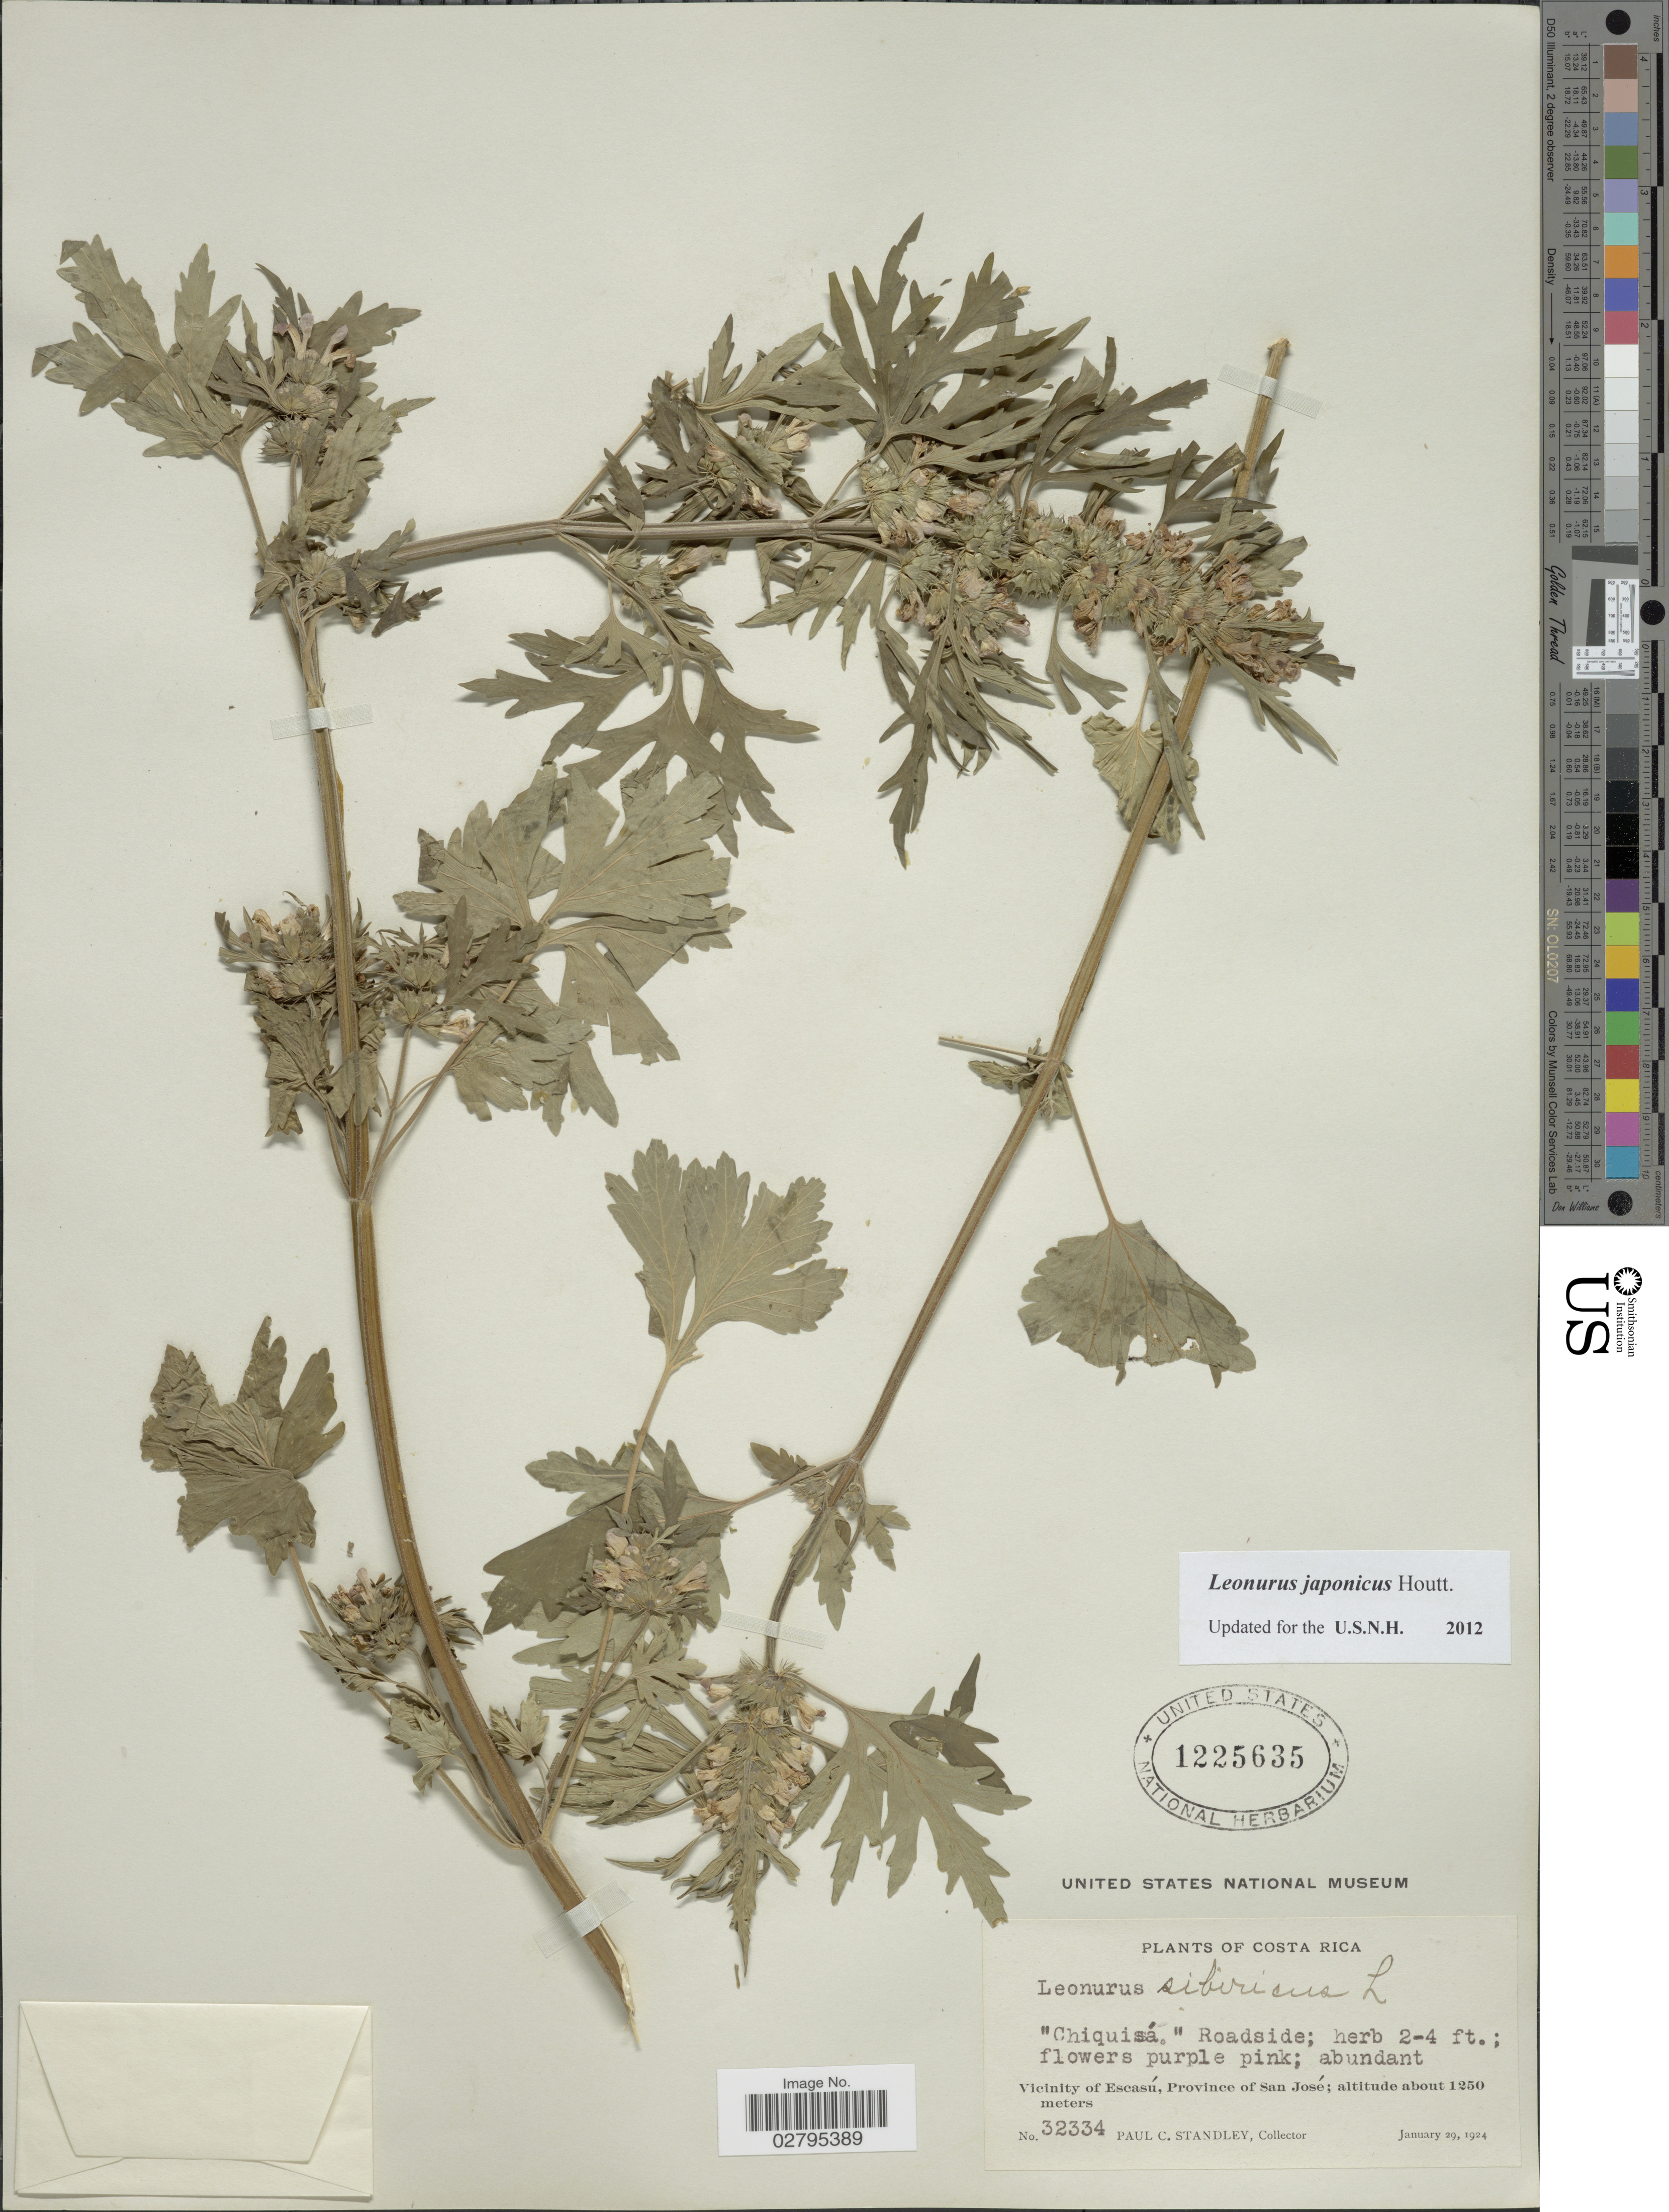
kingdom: Plantae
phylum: Tracheophyta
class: Magnoliopsida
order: Lamiales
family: Lamiaceae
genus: Leonurus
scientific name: Leonurus japonicus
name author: Houtt.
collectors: P. C. Standley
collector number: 32334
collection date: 1924-01-29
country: Costa Rica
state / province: San José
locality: Vicinity of Escasú.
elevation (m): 1250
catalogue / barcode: US 12256385